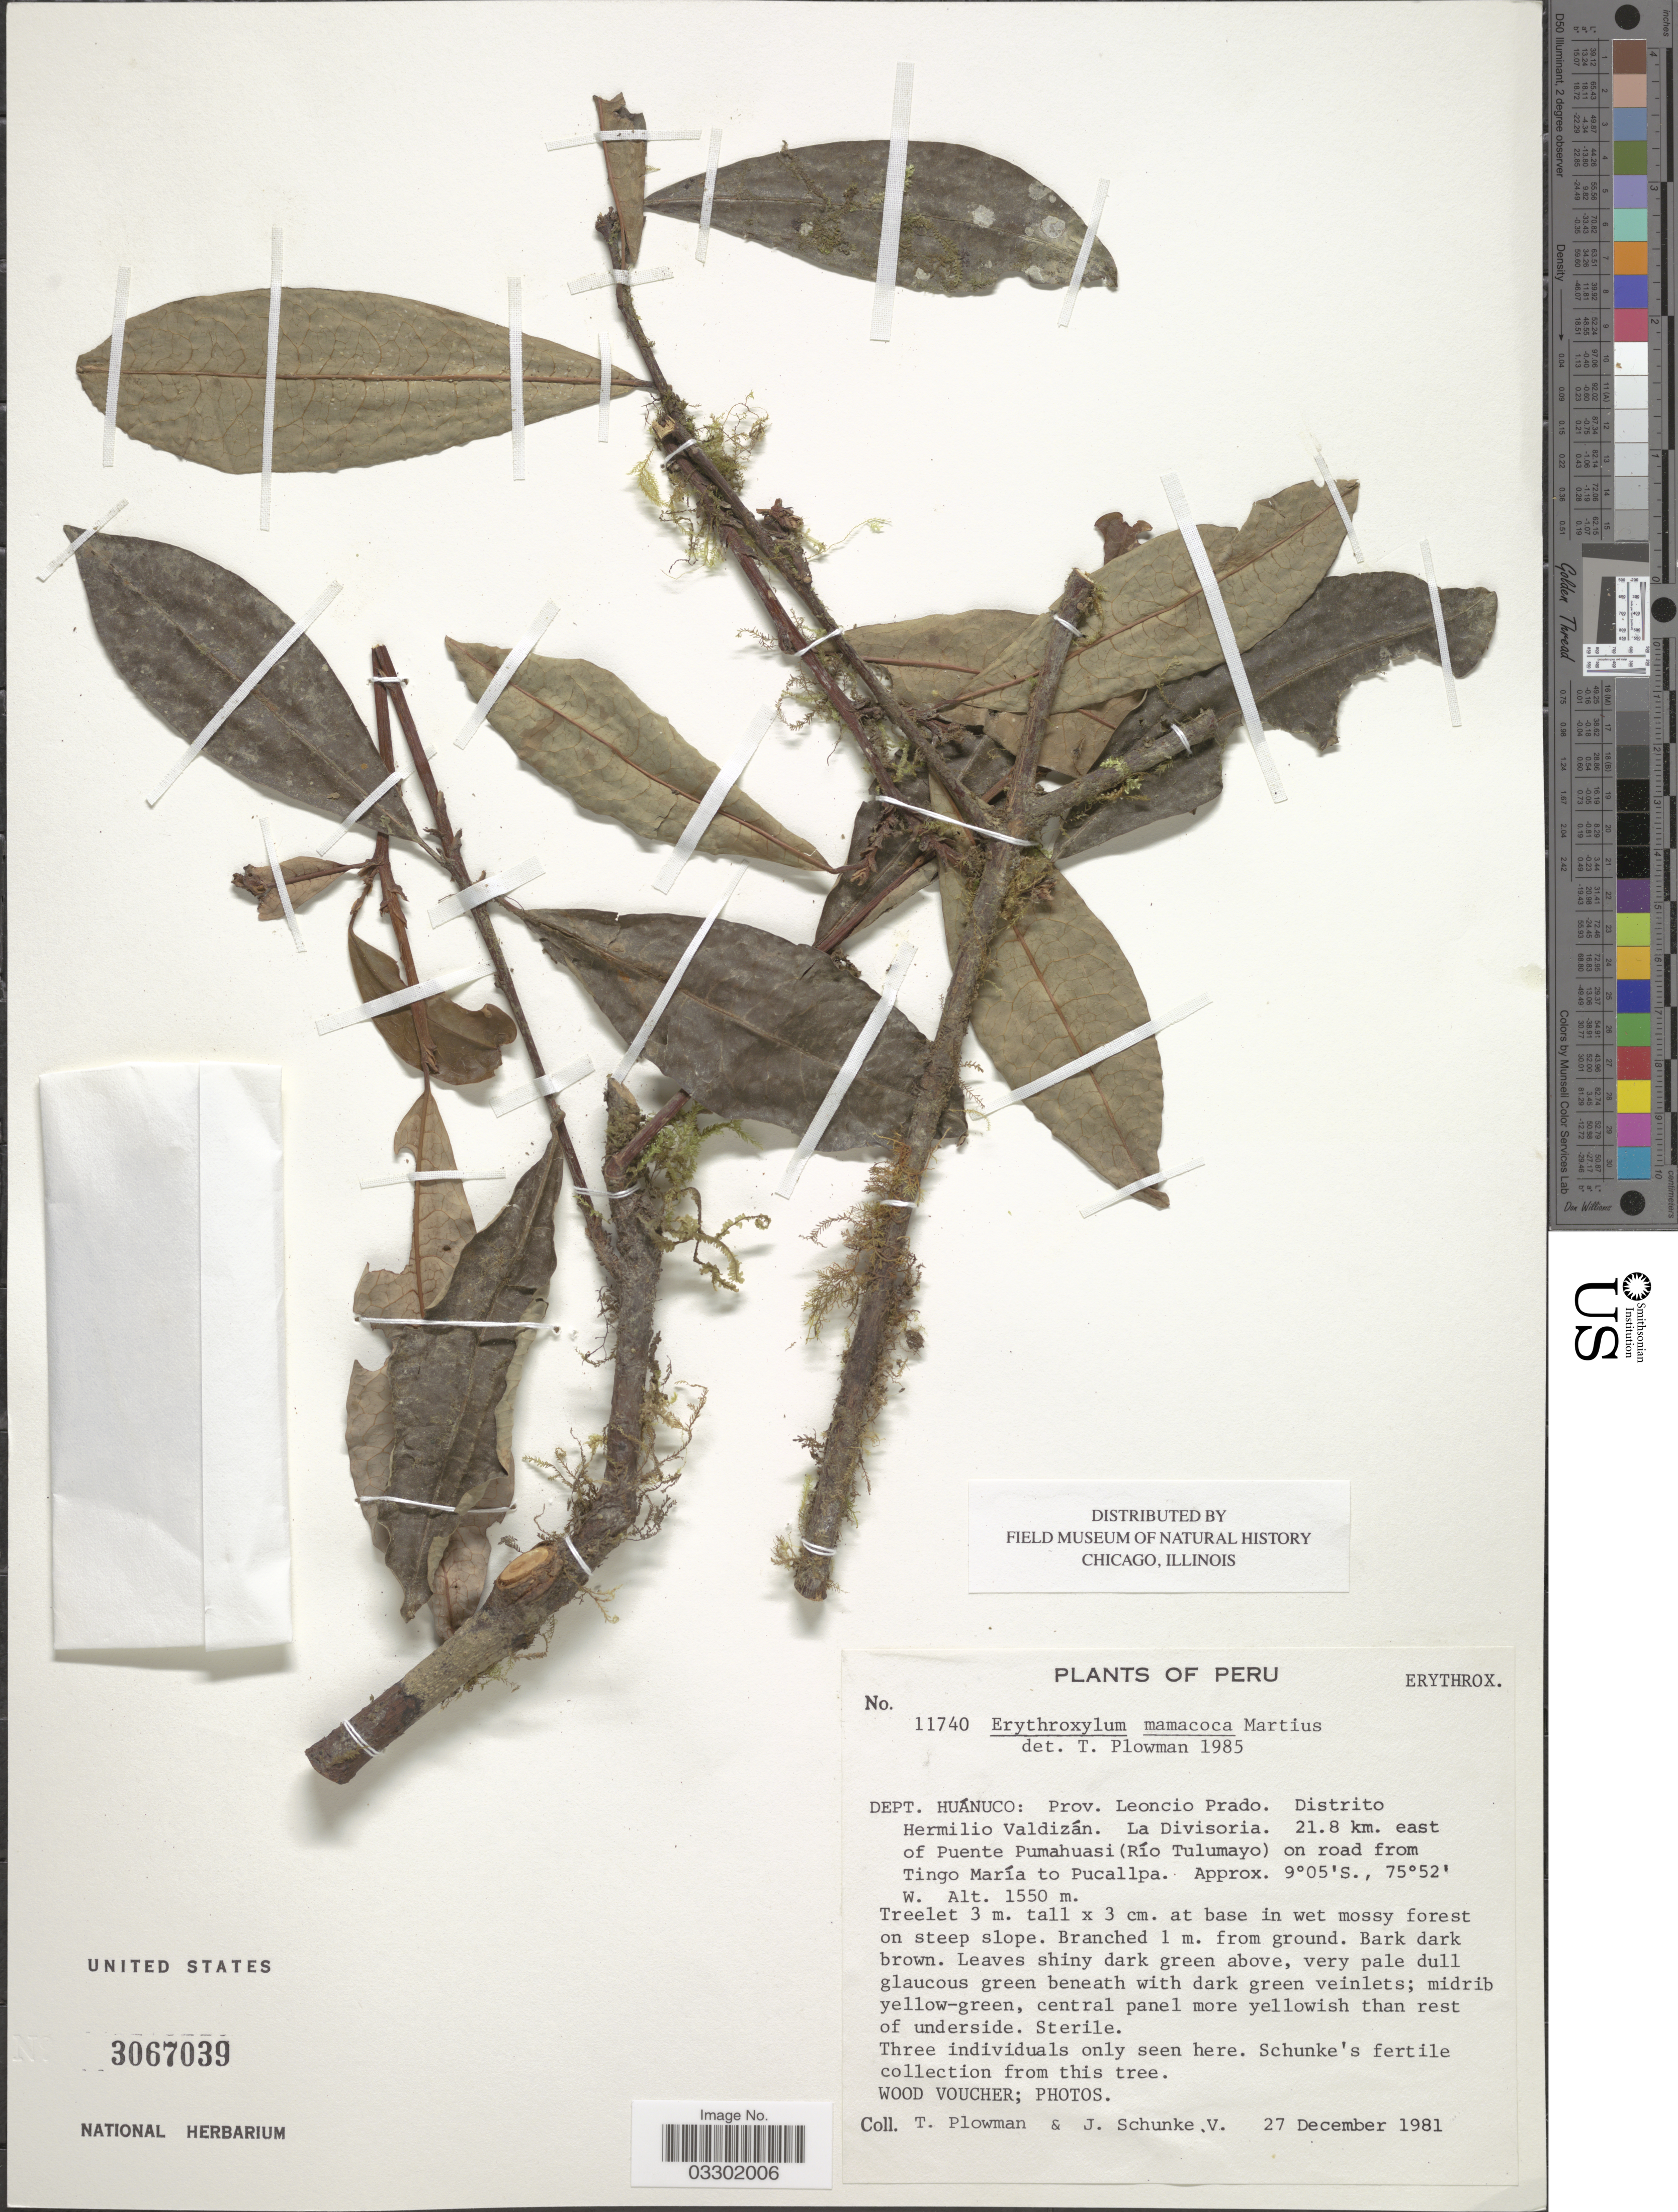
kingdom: Plantae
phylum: Tracheophyta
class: Magnoliopsida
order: Malpighiales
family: Erythroxylaceae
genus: Erythroxylum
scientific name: Erythroxylum mamacoca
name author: Mart.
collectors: T. Plowman & J. Schunke Vigo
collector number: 11740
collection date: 1981-12-27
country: Peru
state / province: Huánuco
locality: Dept. Huánuco: Prov. Leoncio Prado. Distrito Hermilio Valdizán. La Divisoria. 21.8 km. east of Puente Pumahuasi (Río Tulumayo) on road from Tingo María to Pucallpa.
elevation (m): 1550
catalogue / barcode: US 3067039